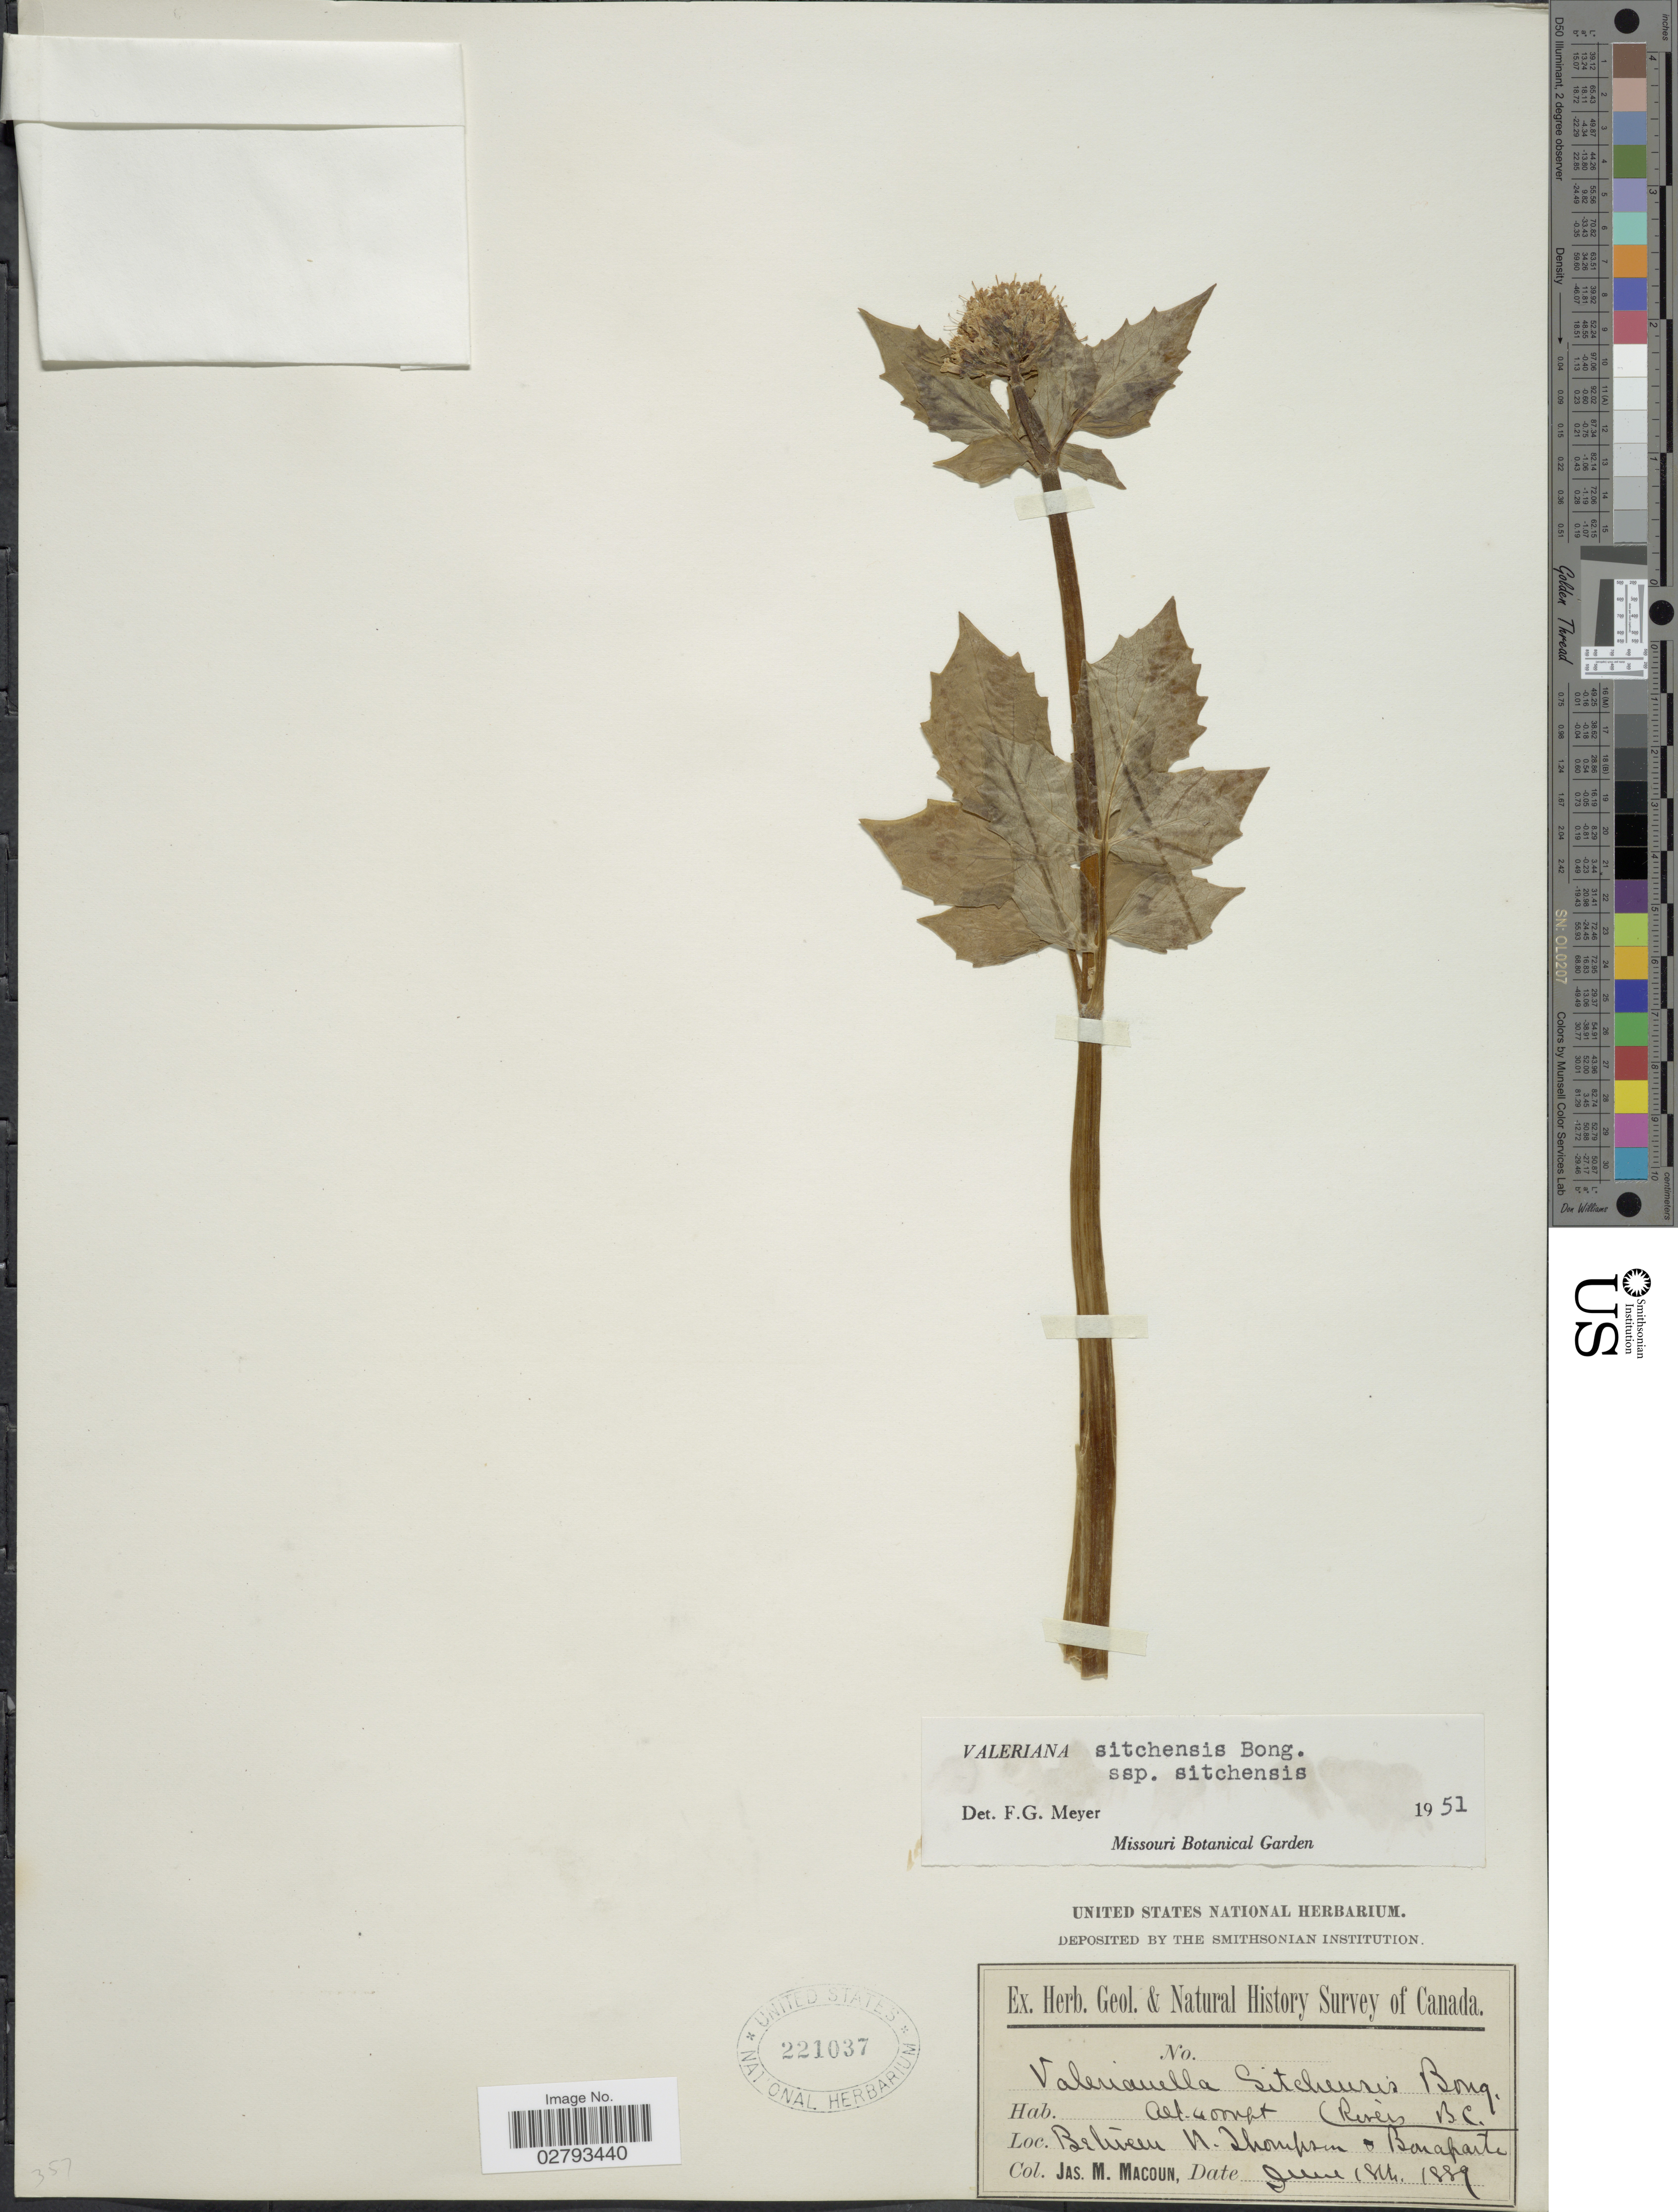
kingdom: Plantae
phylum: Tracheophyta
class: Magnoliopsida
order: Dipsacales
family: Caprifoliaceae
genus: Valeriana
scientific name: Valeriana sitchensis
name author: Bong.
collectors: J. M. Macoun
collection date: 1889-06-18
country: Canada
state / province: British Columbia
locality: Rivers B.C. Between N. Thompson & Bonaparte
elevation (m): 1219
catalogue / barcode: US 221037